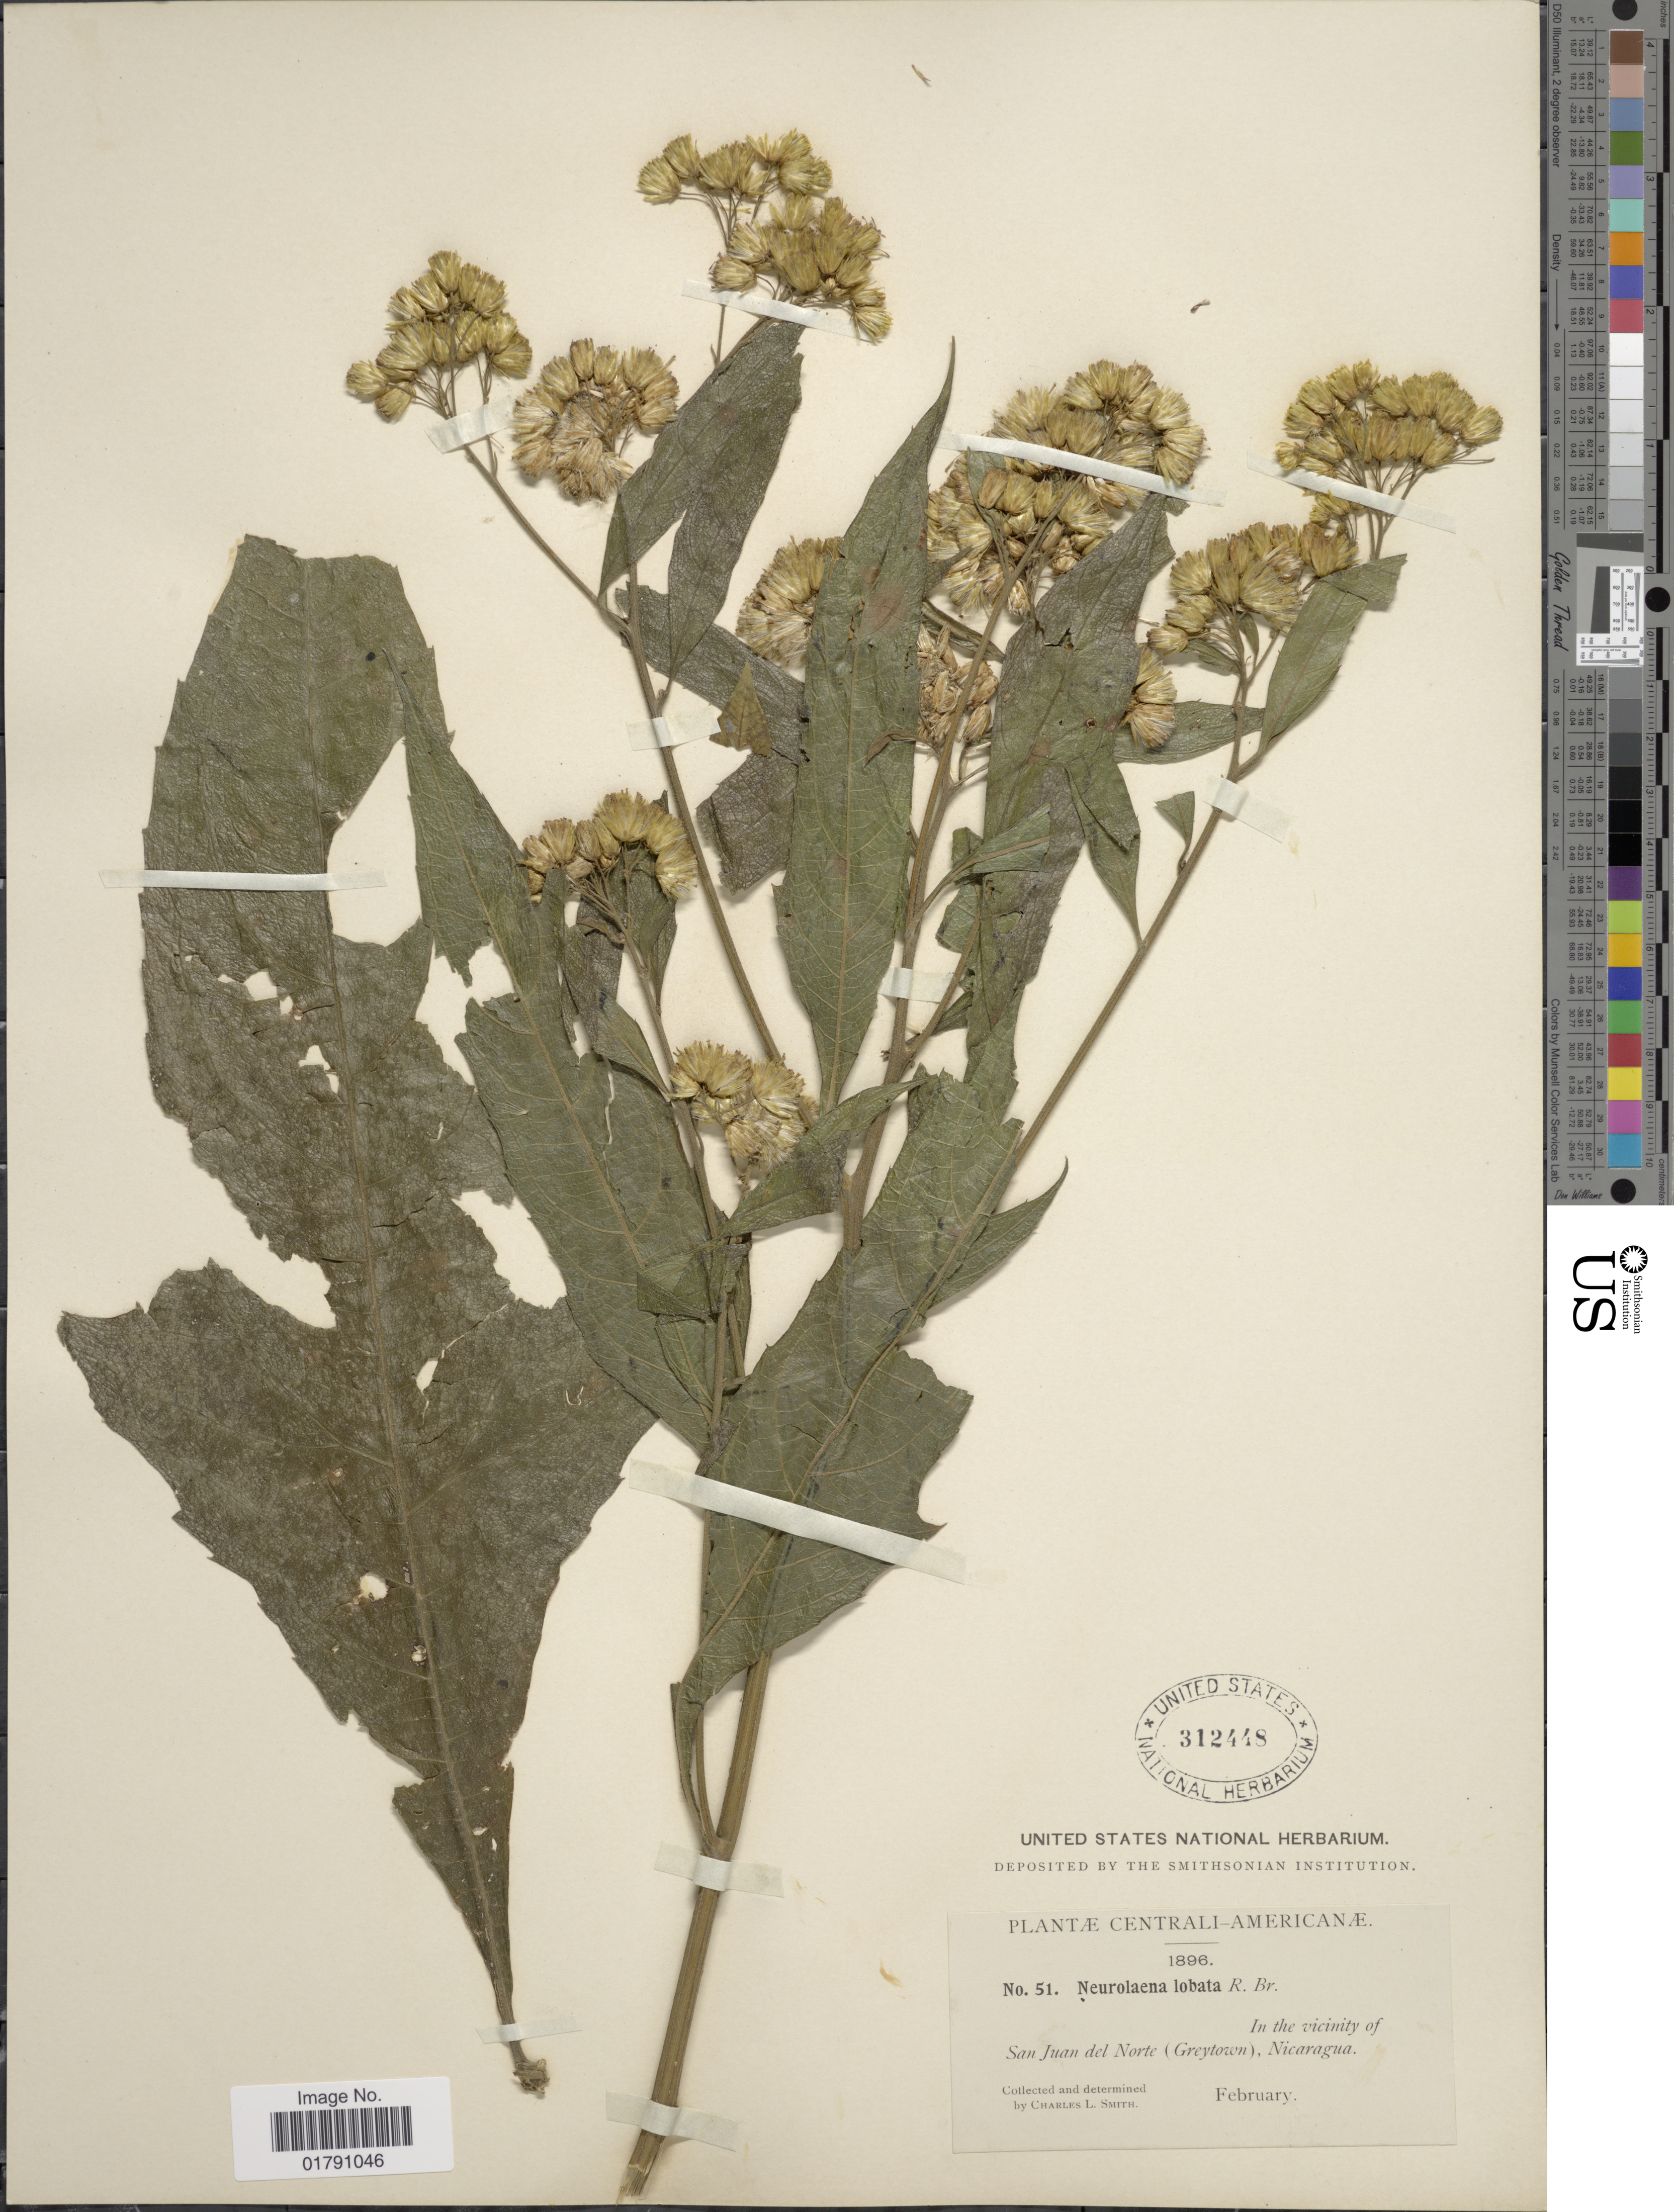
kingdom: Plantae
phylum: Tracheophyta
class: Magnoliopsida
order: Asterales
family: Asteraceae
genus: Neurolaena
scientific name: Neurolaena lobata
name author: (L.) R. Br. ex Cass.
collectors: C. L. Smith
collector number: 51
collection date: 1896-02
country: Nicaragua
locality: Centrali-Americanae, vicinity of San Juan del Norte (Greytown)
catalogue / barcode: US 312448